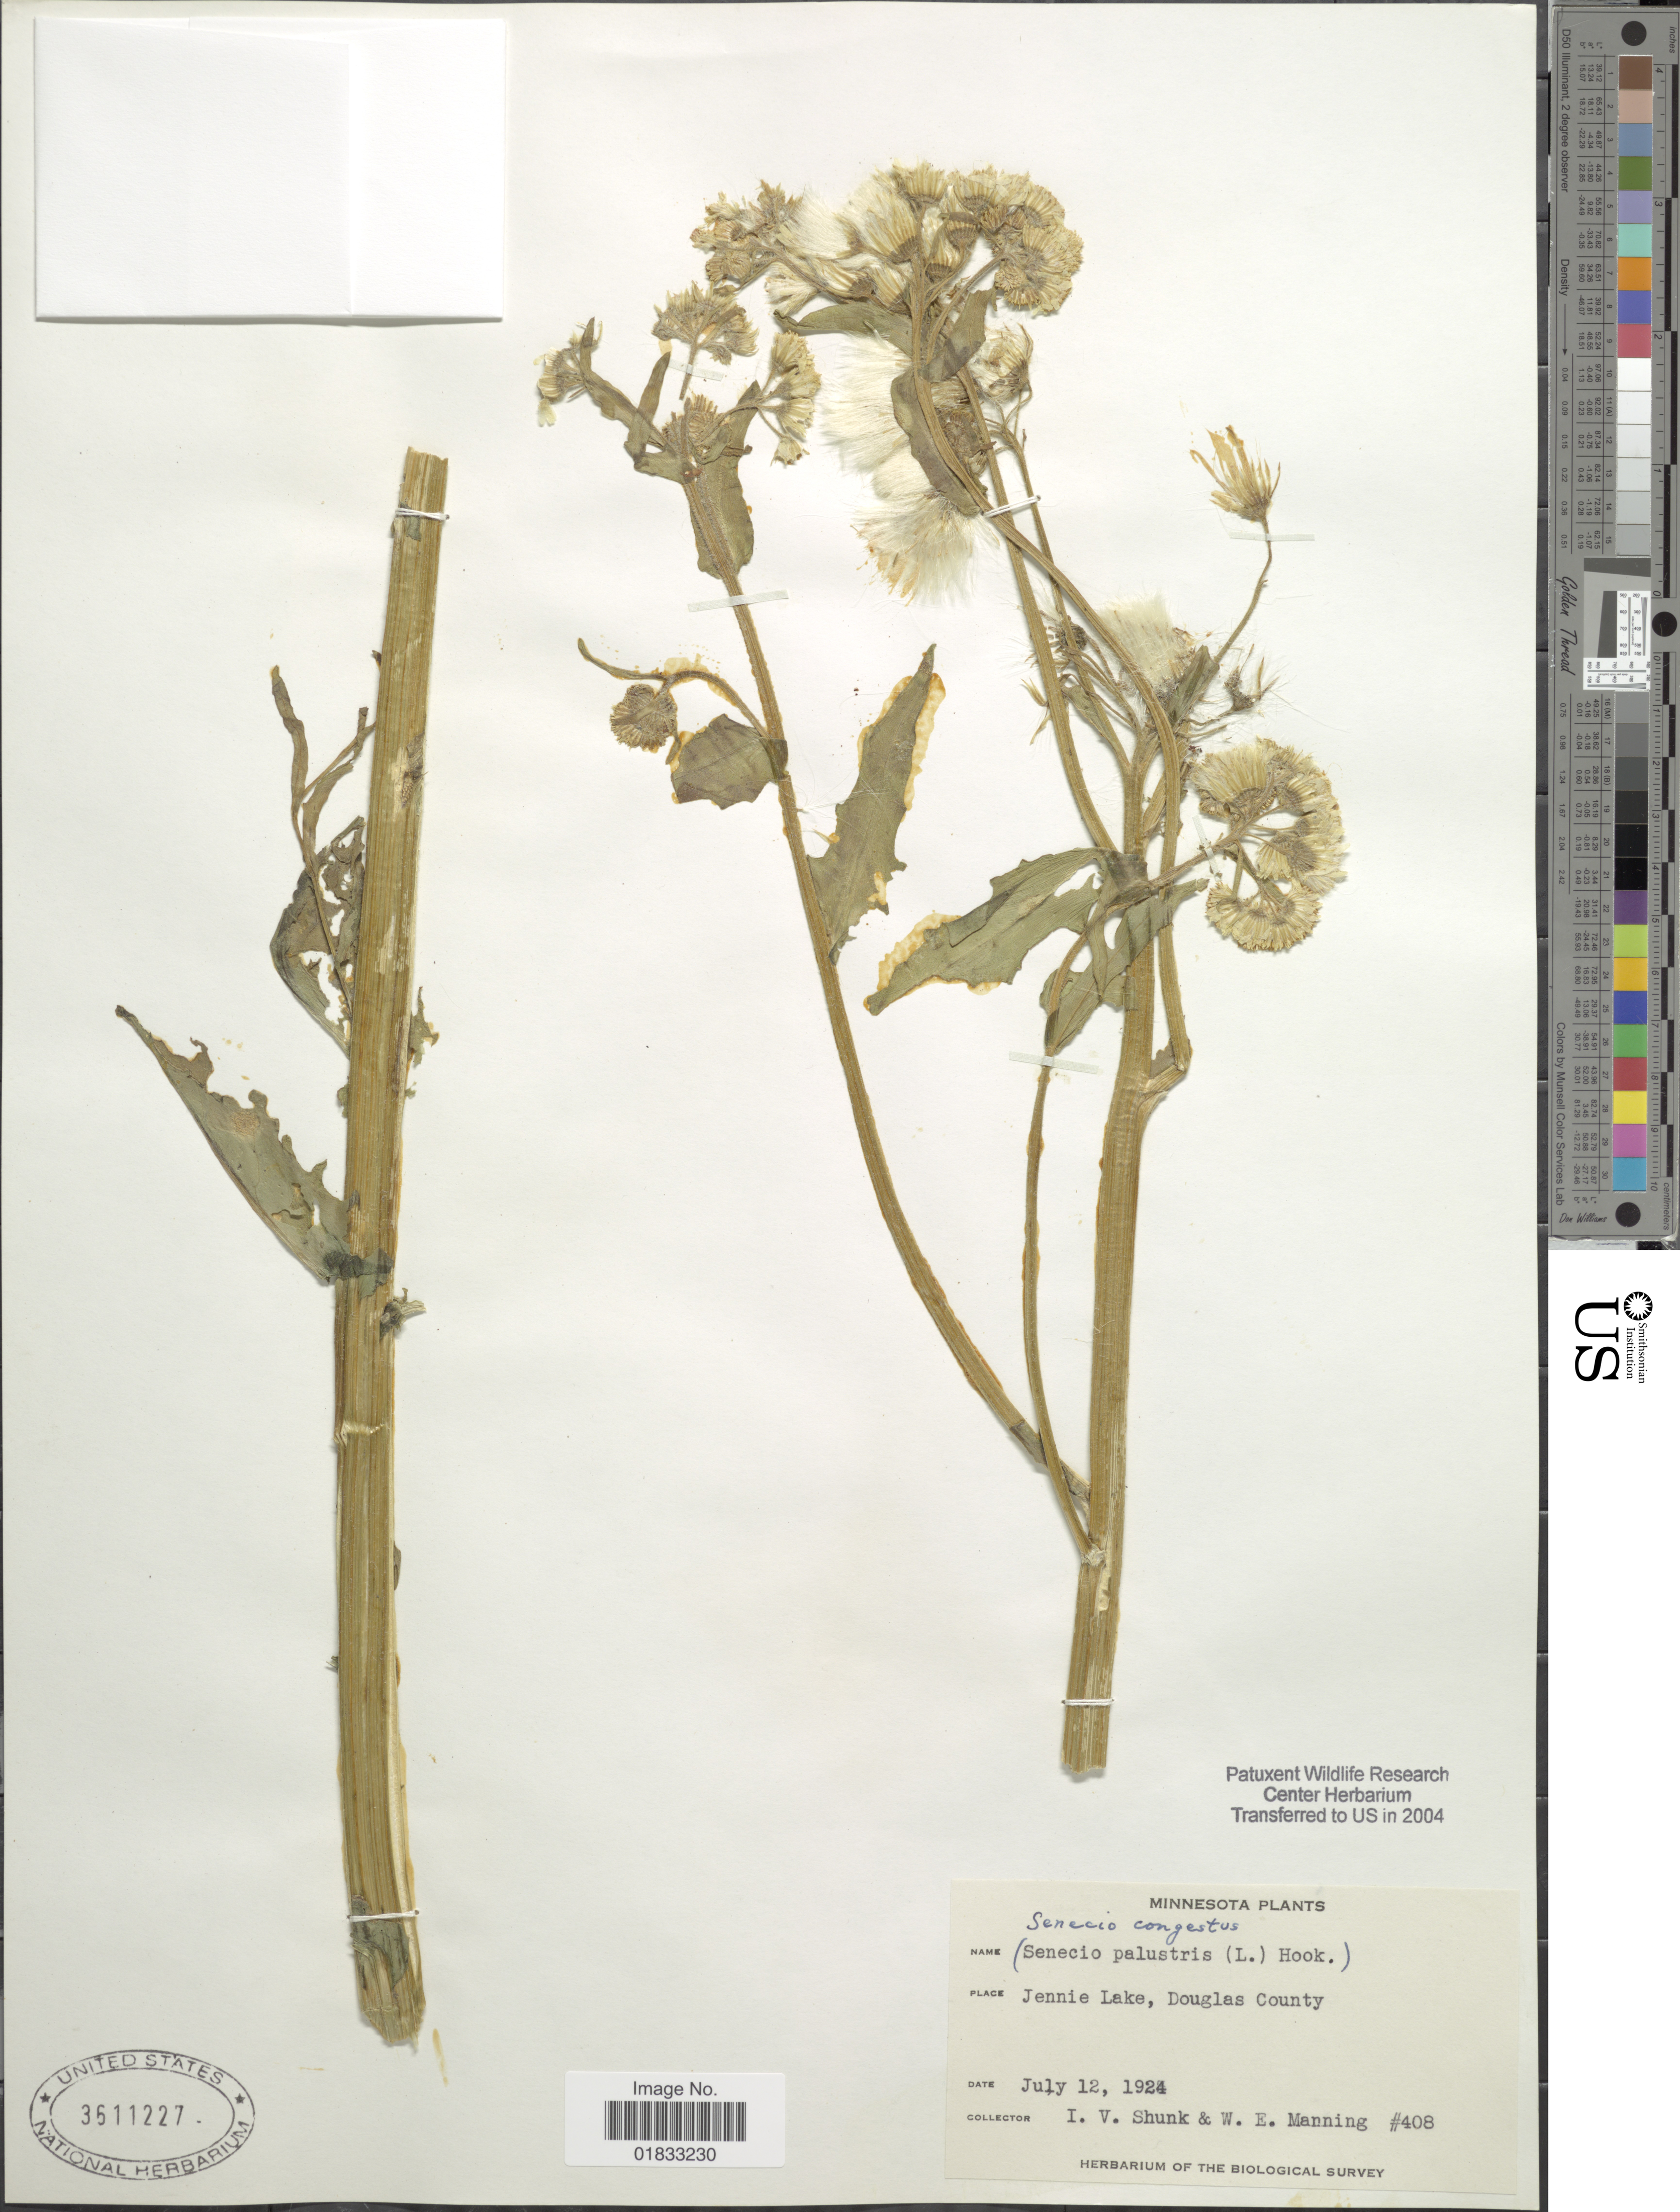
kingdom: Plantae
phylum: Tracheophyta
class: Magnoliopsida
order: Asterales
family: Asteraceae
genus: Tephroseris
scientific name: Tephroseris palustris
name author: (L.) Rchb.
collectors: I. Schunk & W. Manning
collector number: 408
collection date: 1924-07-12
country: United States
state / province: Minnesota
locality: Jennie Lake, Douglas County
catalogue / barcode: US 3611227